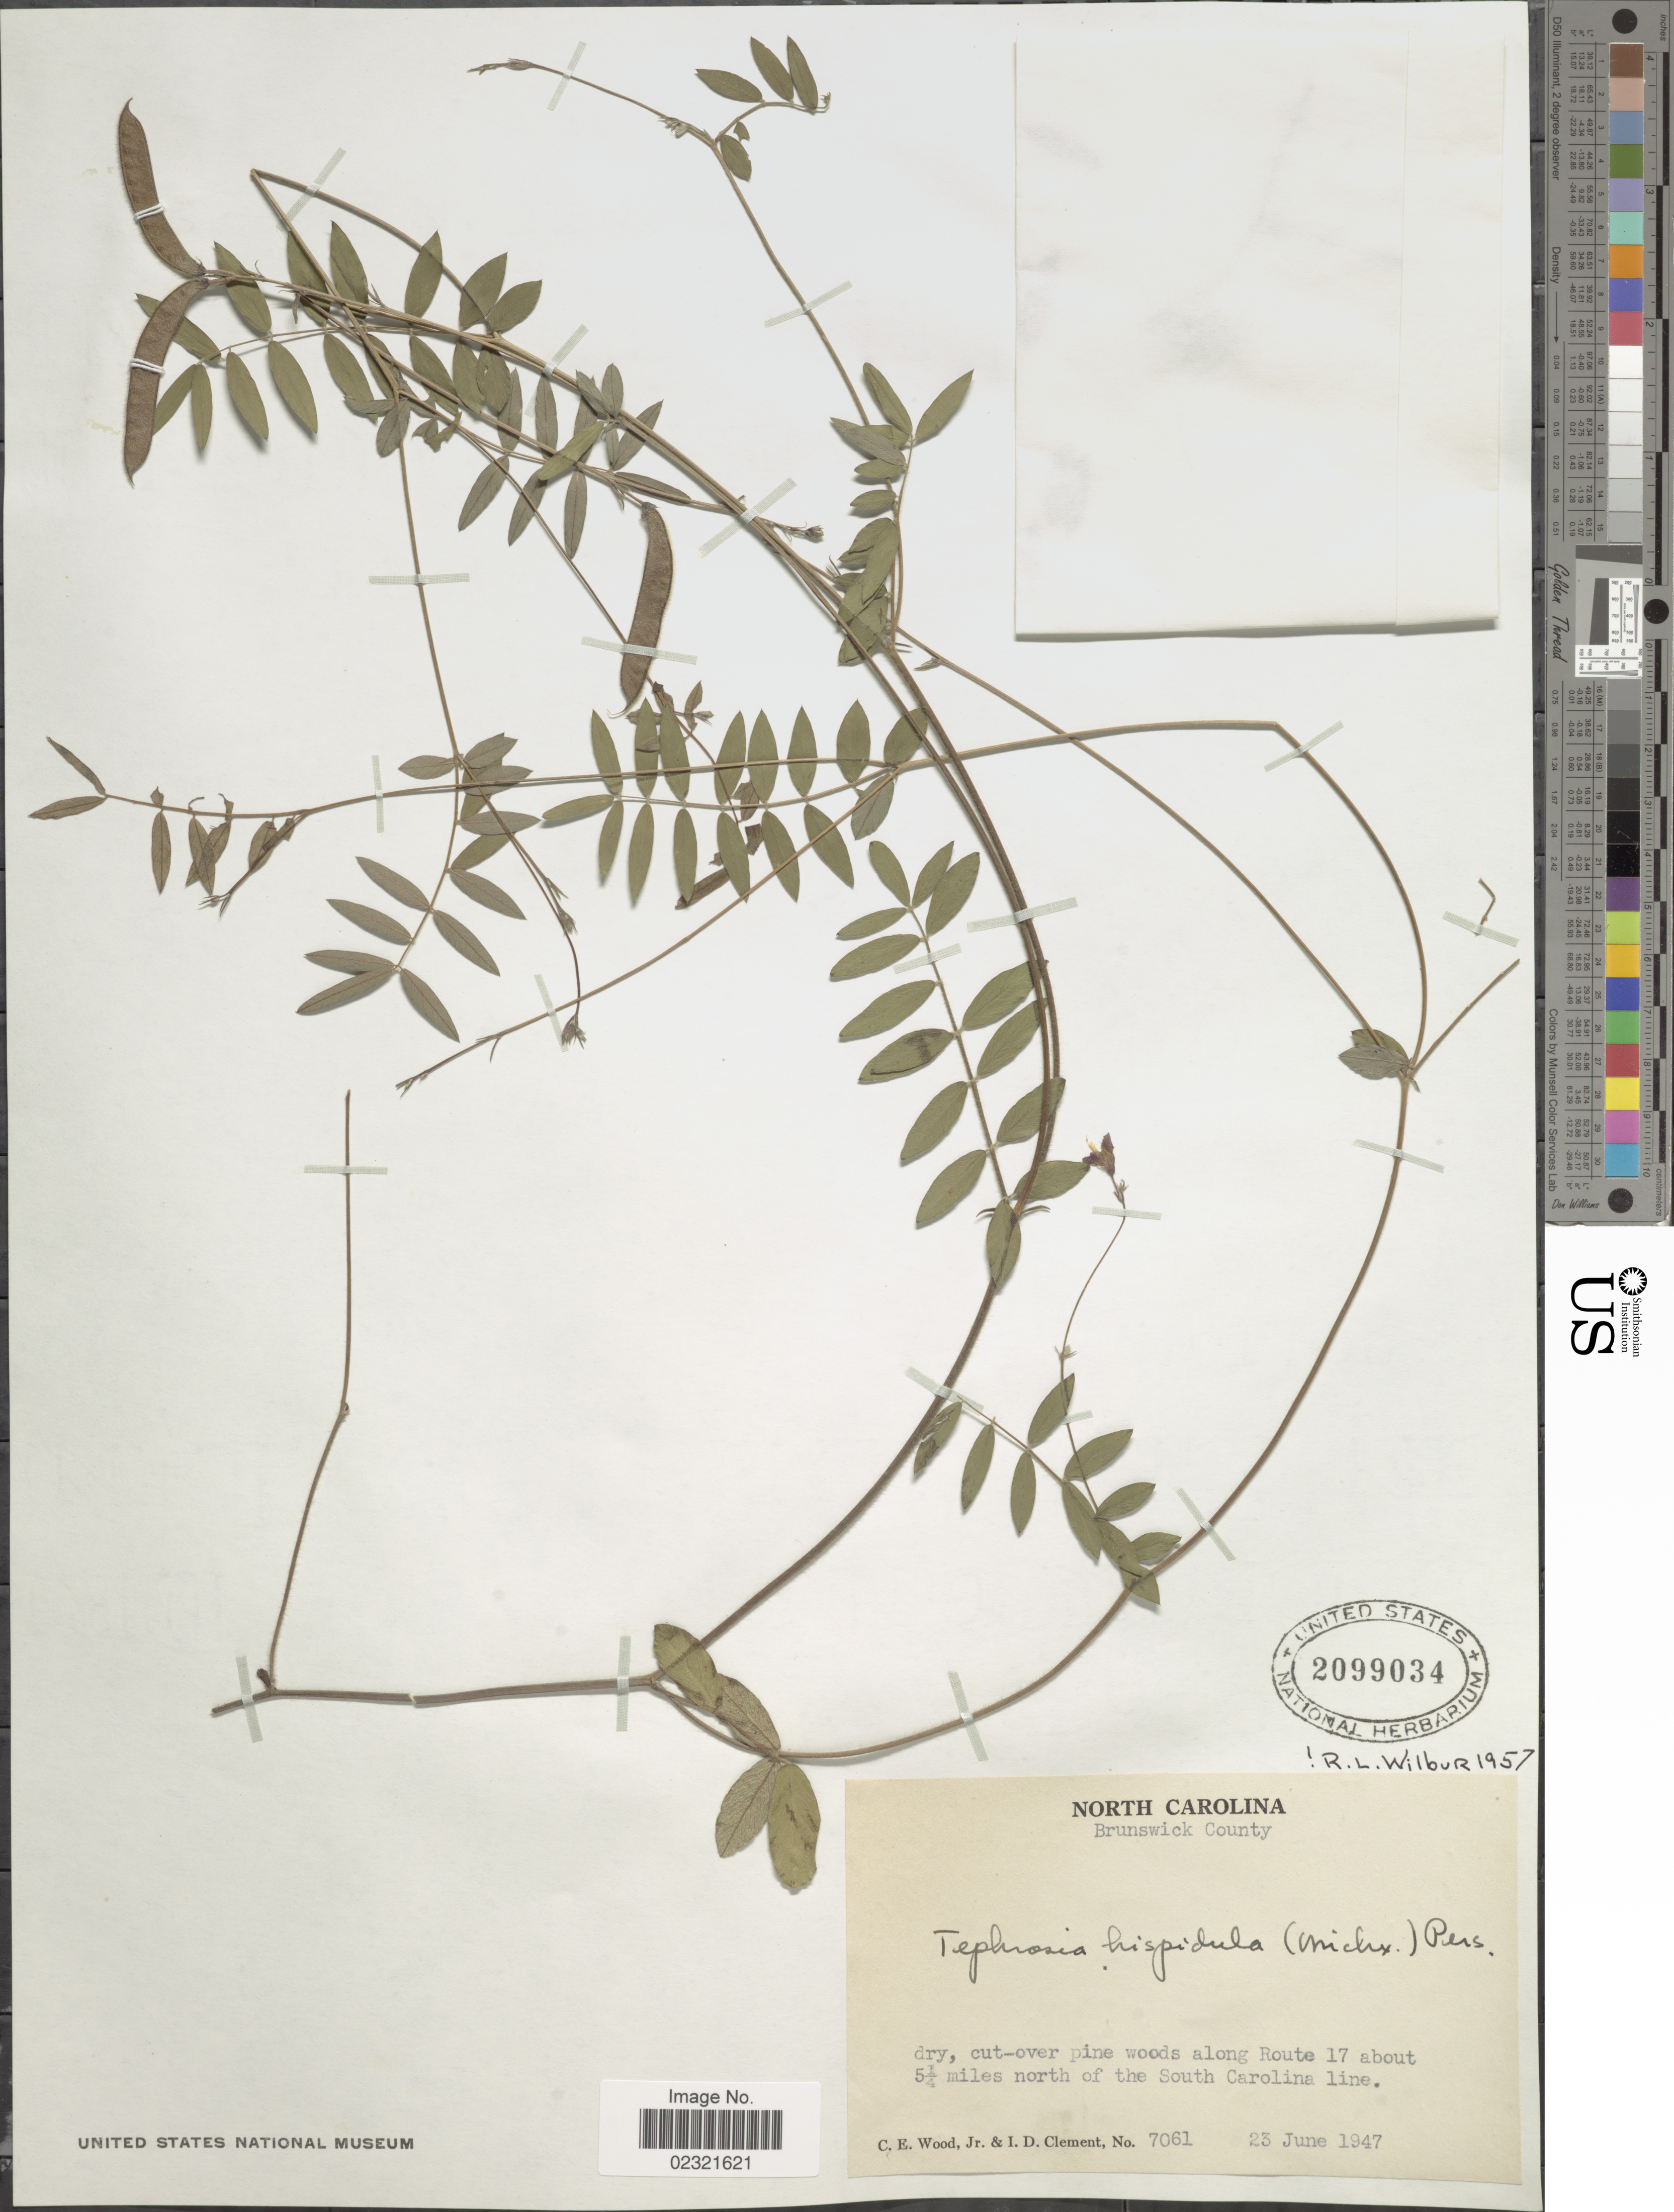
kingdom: Plantae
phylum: Tracheophyta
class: Magnoliopsida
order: Fabales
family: Fabaceae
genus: Tephrosia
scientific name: Tephrosia hispidula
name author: (Michx.) Pers.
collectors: C. Wood & I. Clement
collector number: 7061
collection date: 1947-06-23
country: United States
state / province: North Carolina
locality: Brunswick County, dry, cut-over pine woods along Route 17 about 5¼ miles north of the South Carolina line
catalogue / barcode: US 2099034